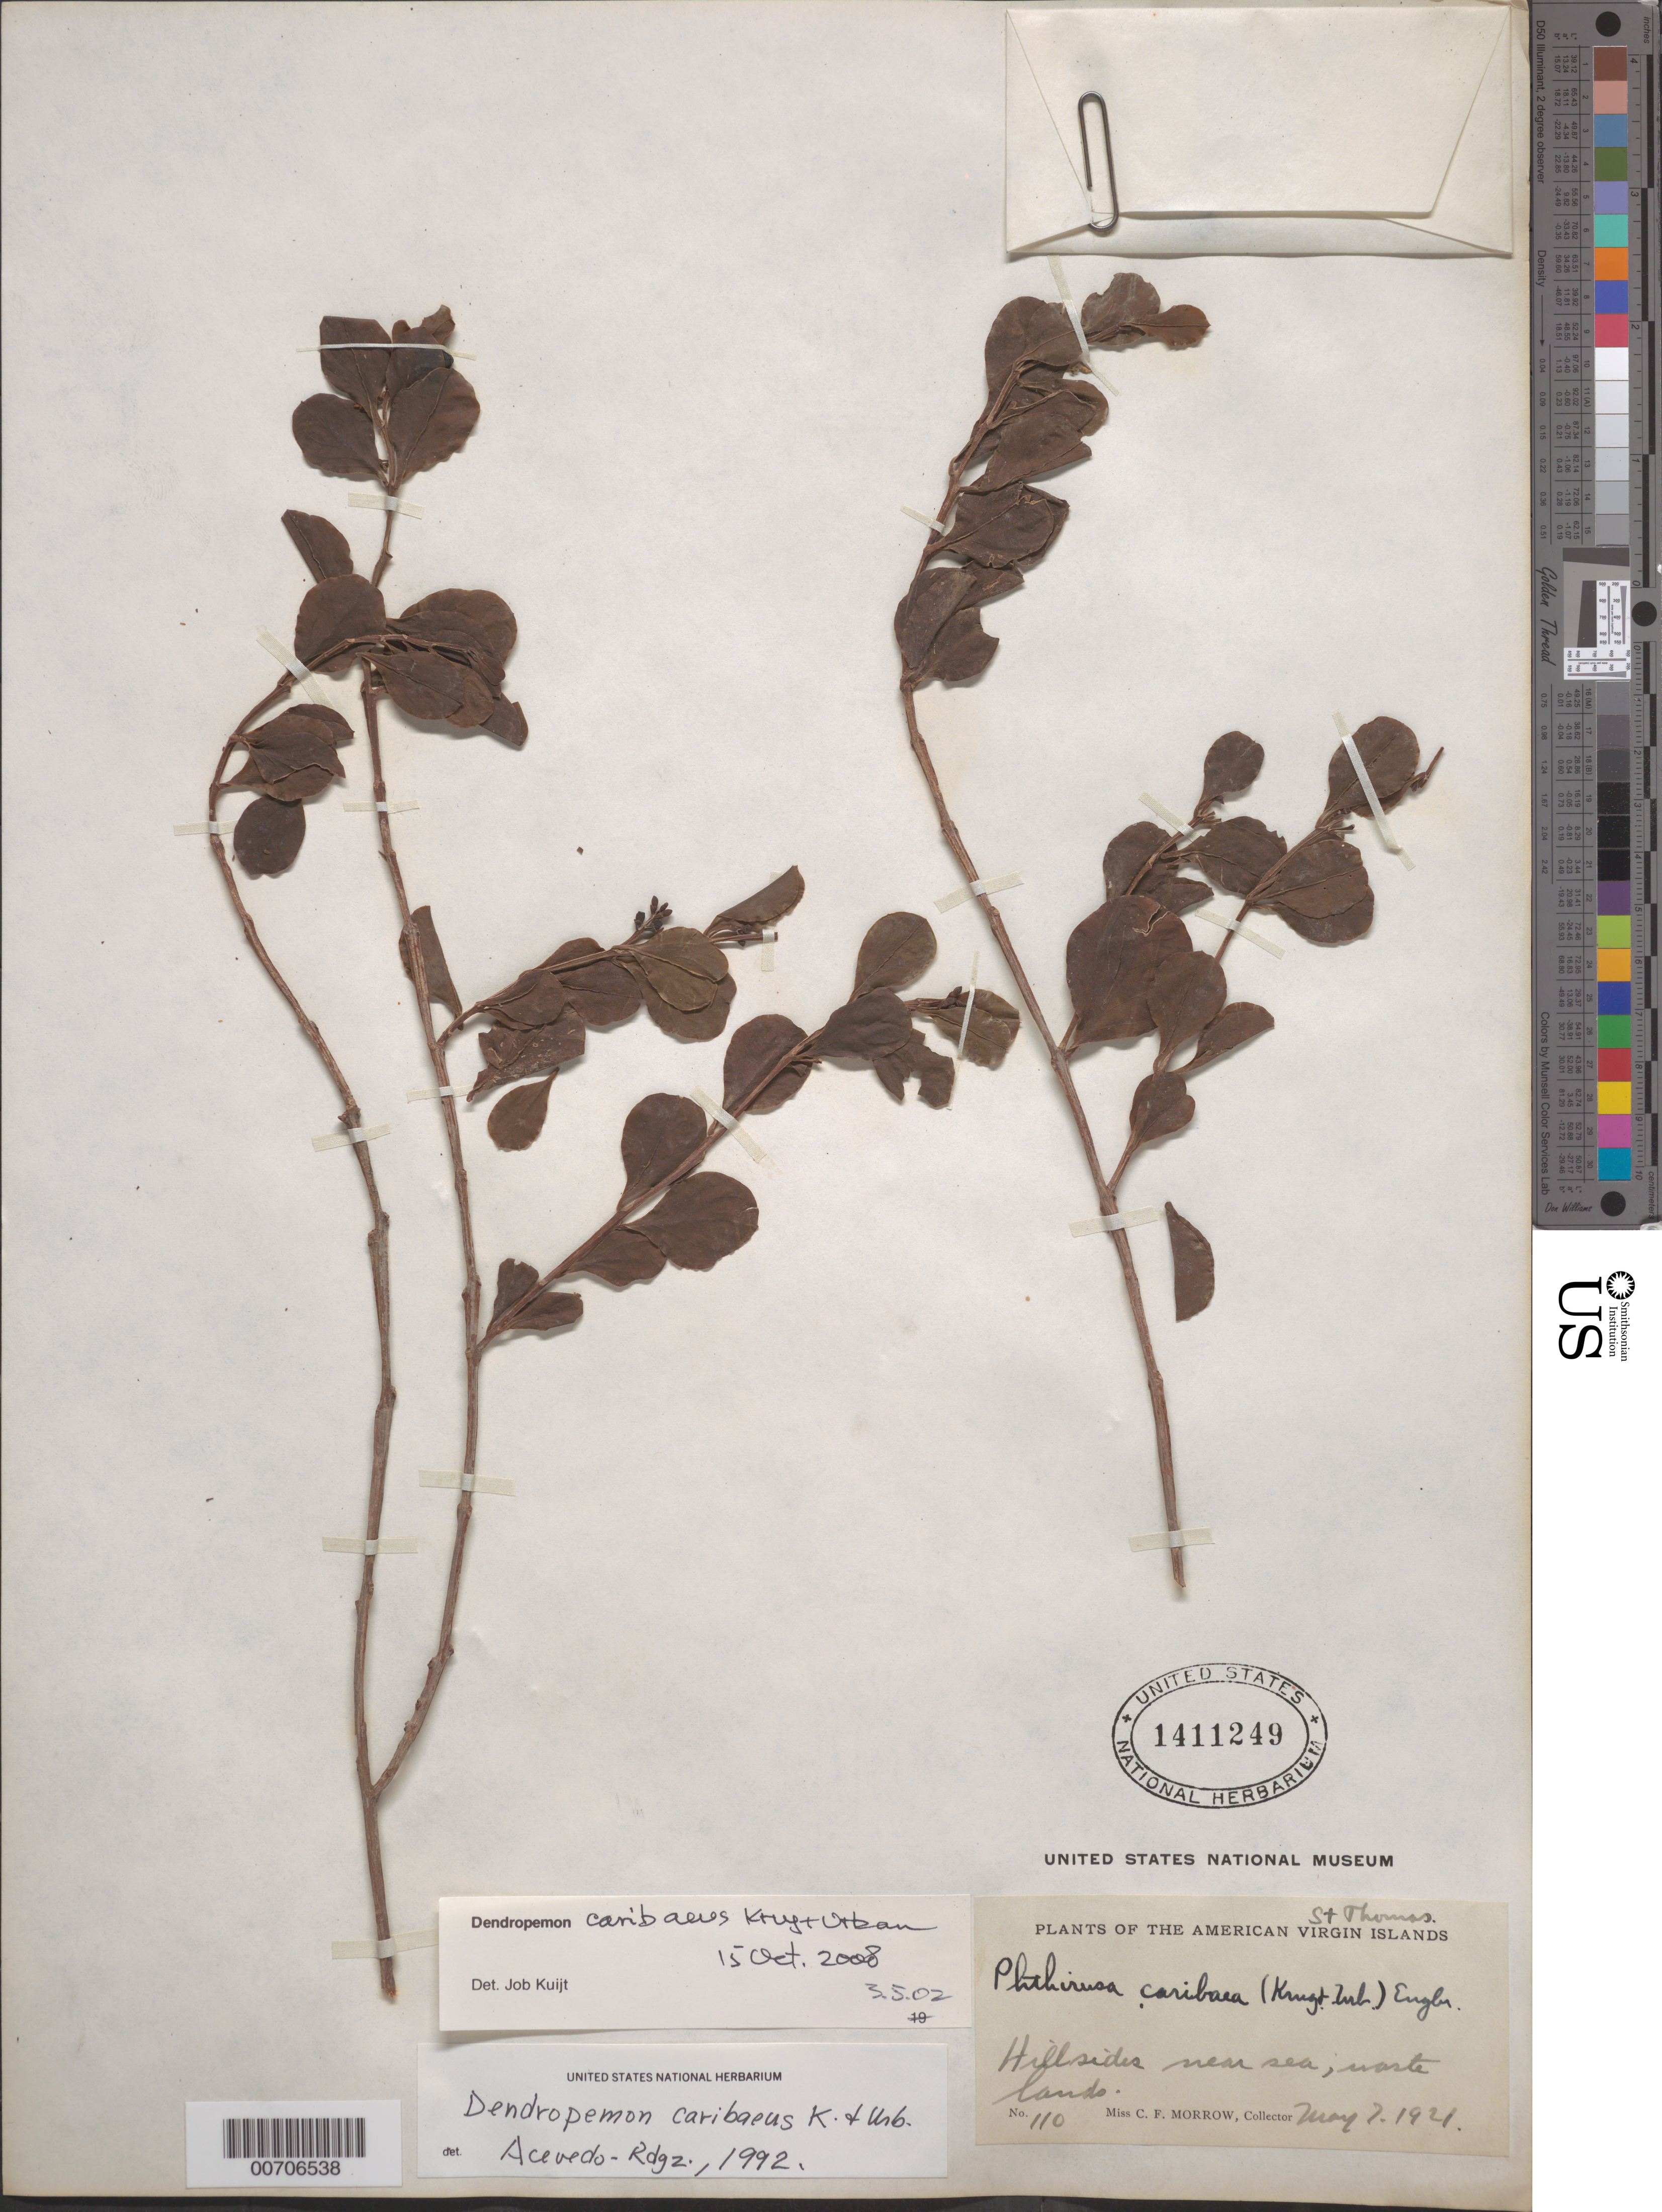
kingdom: Plantae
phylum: Tracheophyta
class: Magnoliopsida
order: Santalales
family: Loranthaceae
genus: Dendropemon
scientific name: Dendropemon caribaeus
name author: Krug & Urb.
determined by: Acevedo-Rodríguez, P., (BOT), Smithsonian Institution - National Museum of Natural History (UNITED STATES)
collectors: C. Morrow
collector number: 110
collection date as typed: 07 May 1921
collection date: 1921-05-07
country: U.S. Virgin Islands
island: St. Thomas Island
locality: Waste lands, near sea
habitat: Hillsides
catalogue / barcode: US 1411249